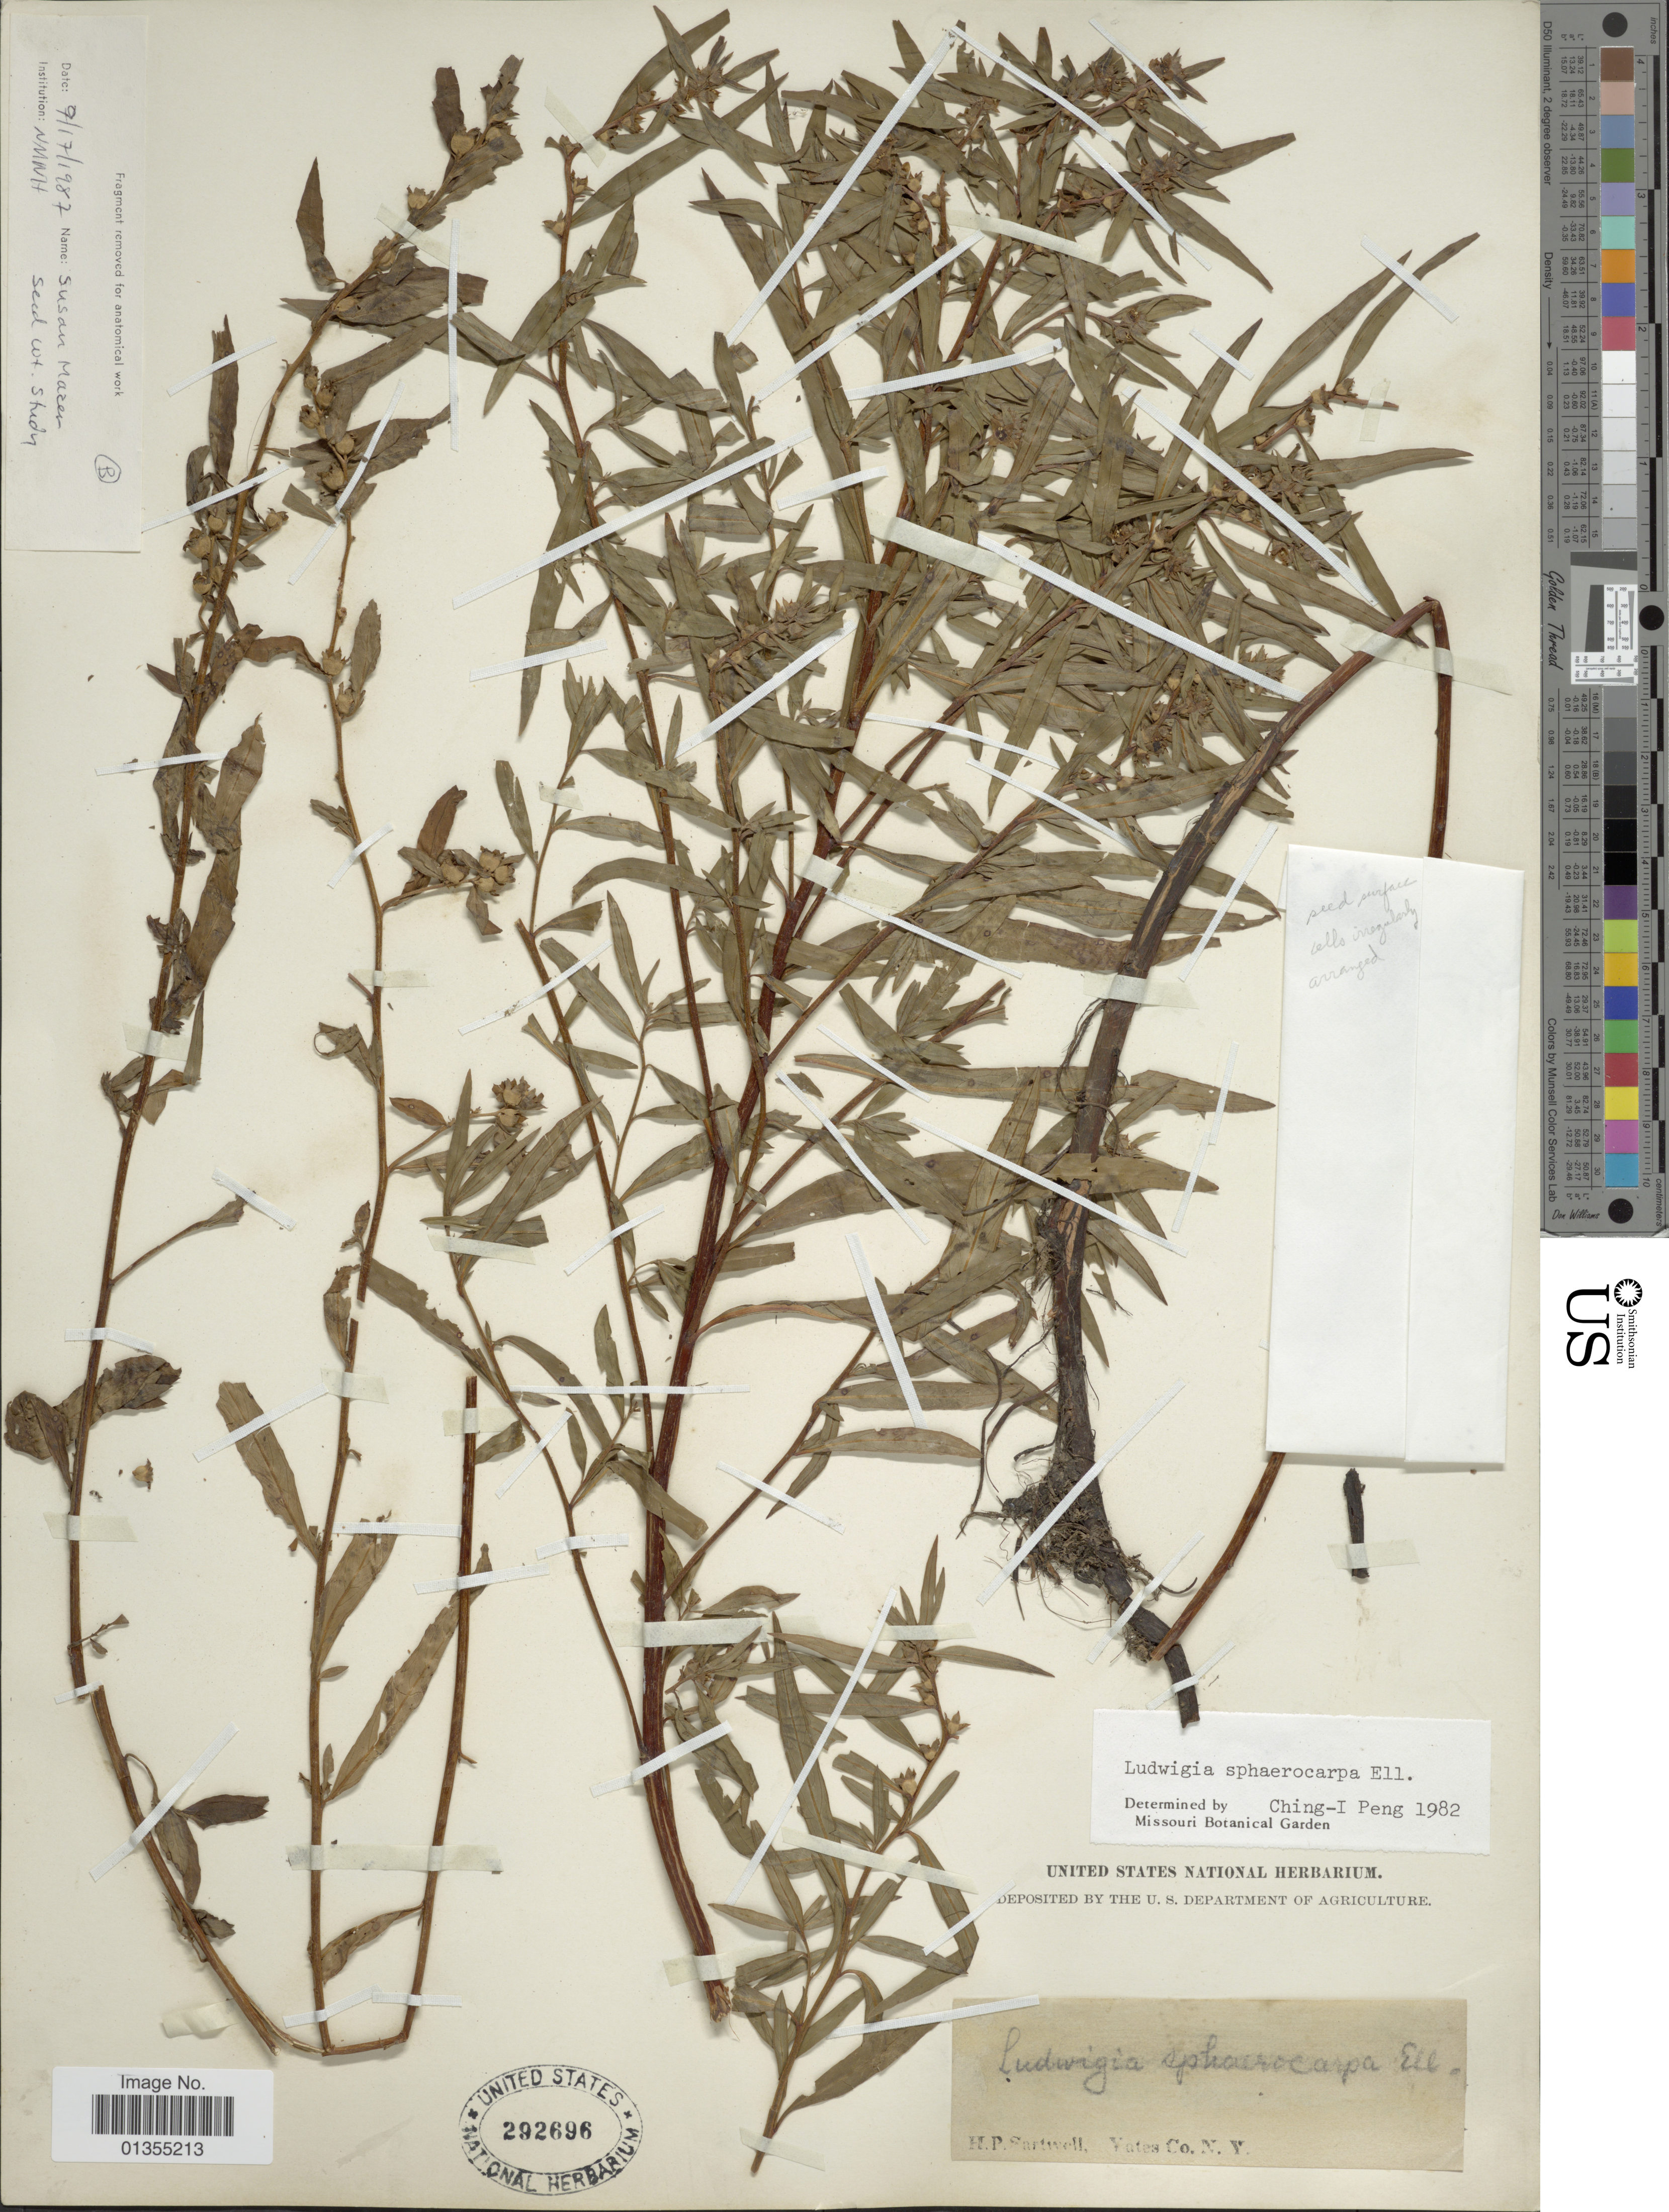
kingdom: Plantae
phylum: Tracheophyta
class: Magnoliopsida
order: Myrtales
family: Onagraceae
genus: Ludwigia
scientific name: Ludwigia sphaerocarpa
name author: Elliott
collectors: H. P. Sartwell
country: United States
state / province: New York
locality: Yates Co. N.Y.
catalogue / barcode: US 292696